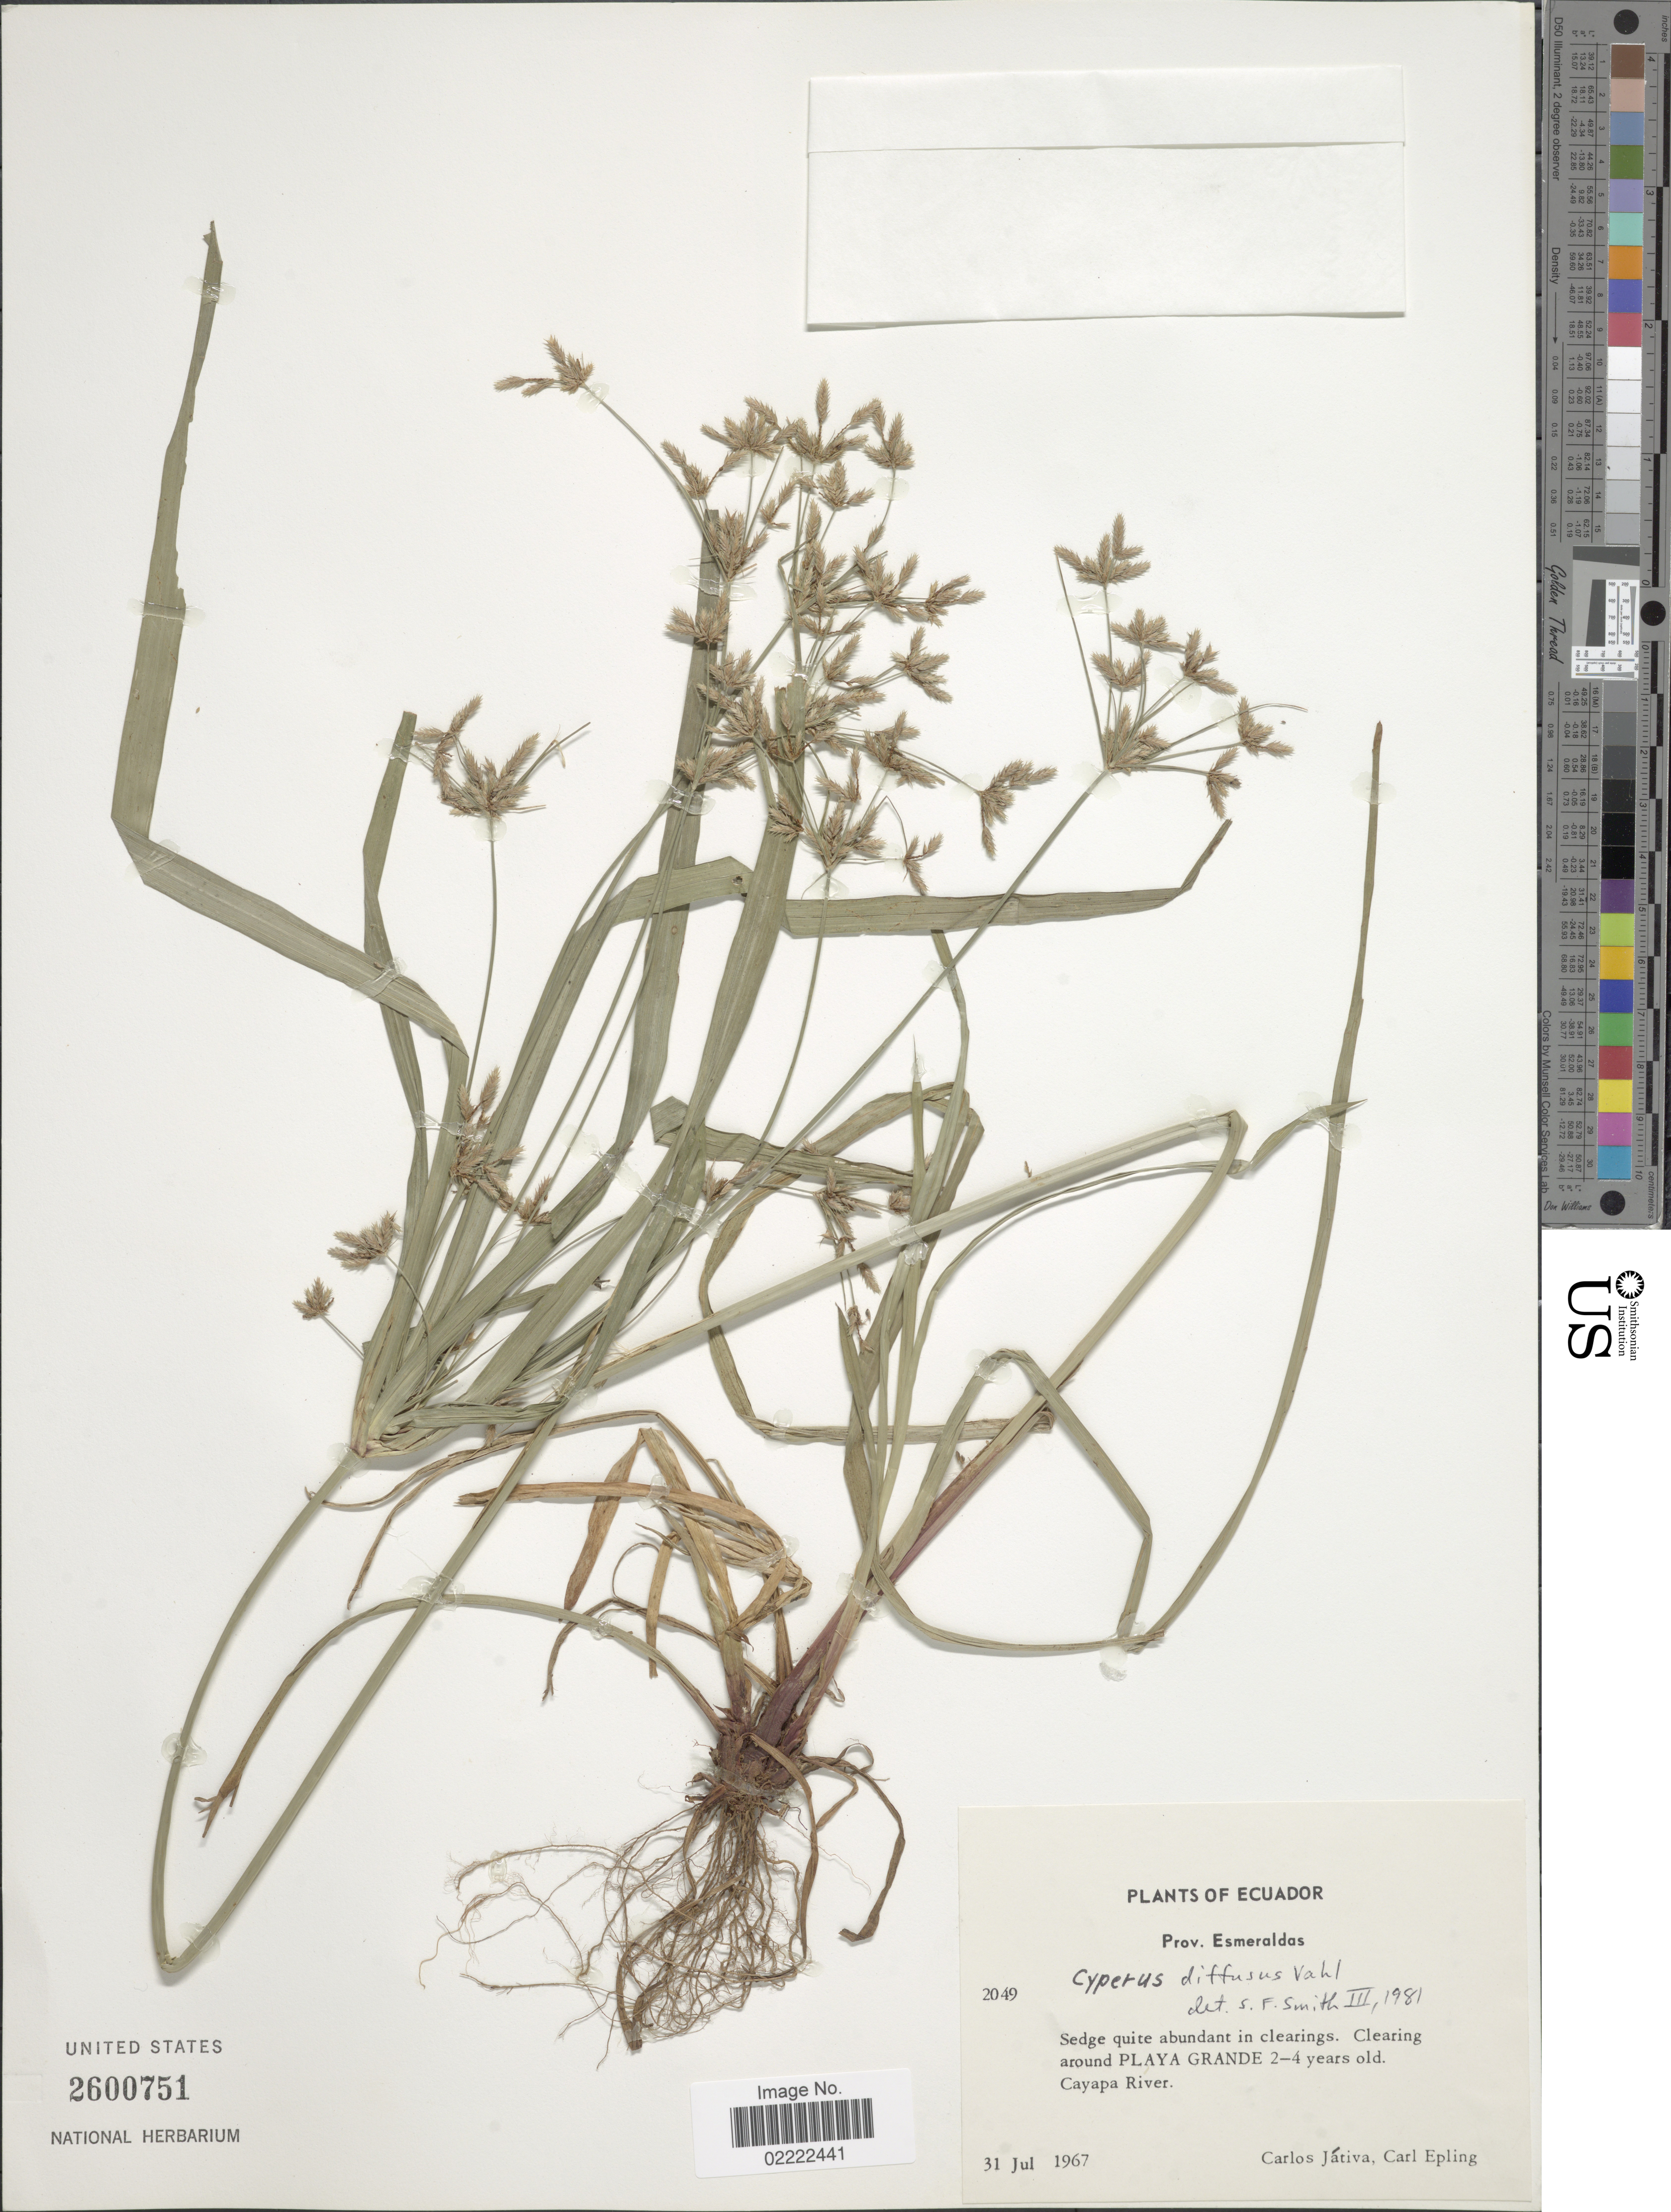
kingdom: Plantae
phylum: Tracheophyta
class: Liliopsida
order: Poales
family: Cyperaceae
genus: Cyperus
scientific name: Cyperus laxus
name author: Lam.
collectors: C. D. Játiva & C. C. Epling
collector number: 2049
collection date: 1967-07-31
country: Ecuador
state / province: Esmeraldas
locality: Sedge quite abundant in clearings, clearing around Playa Grande,Cayapa River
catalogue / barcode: US 2600751